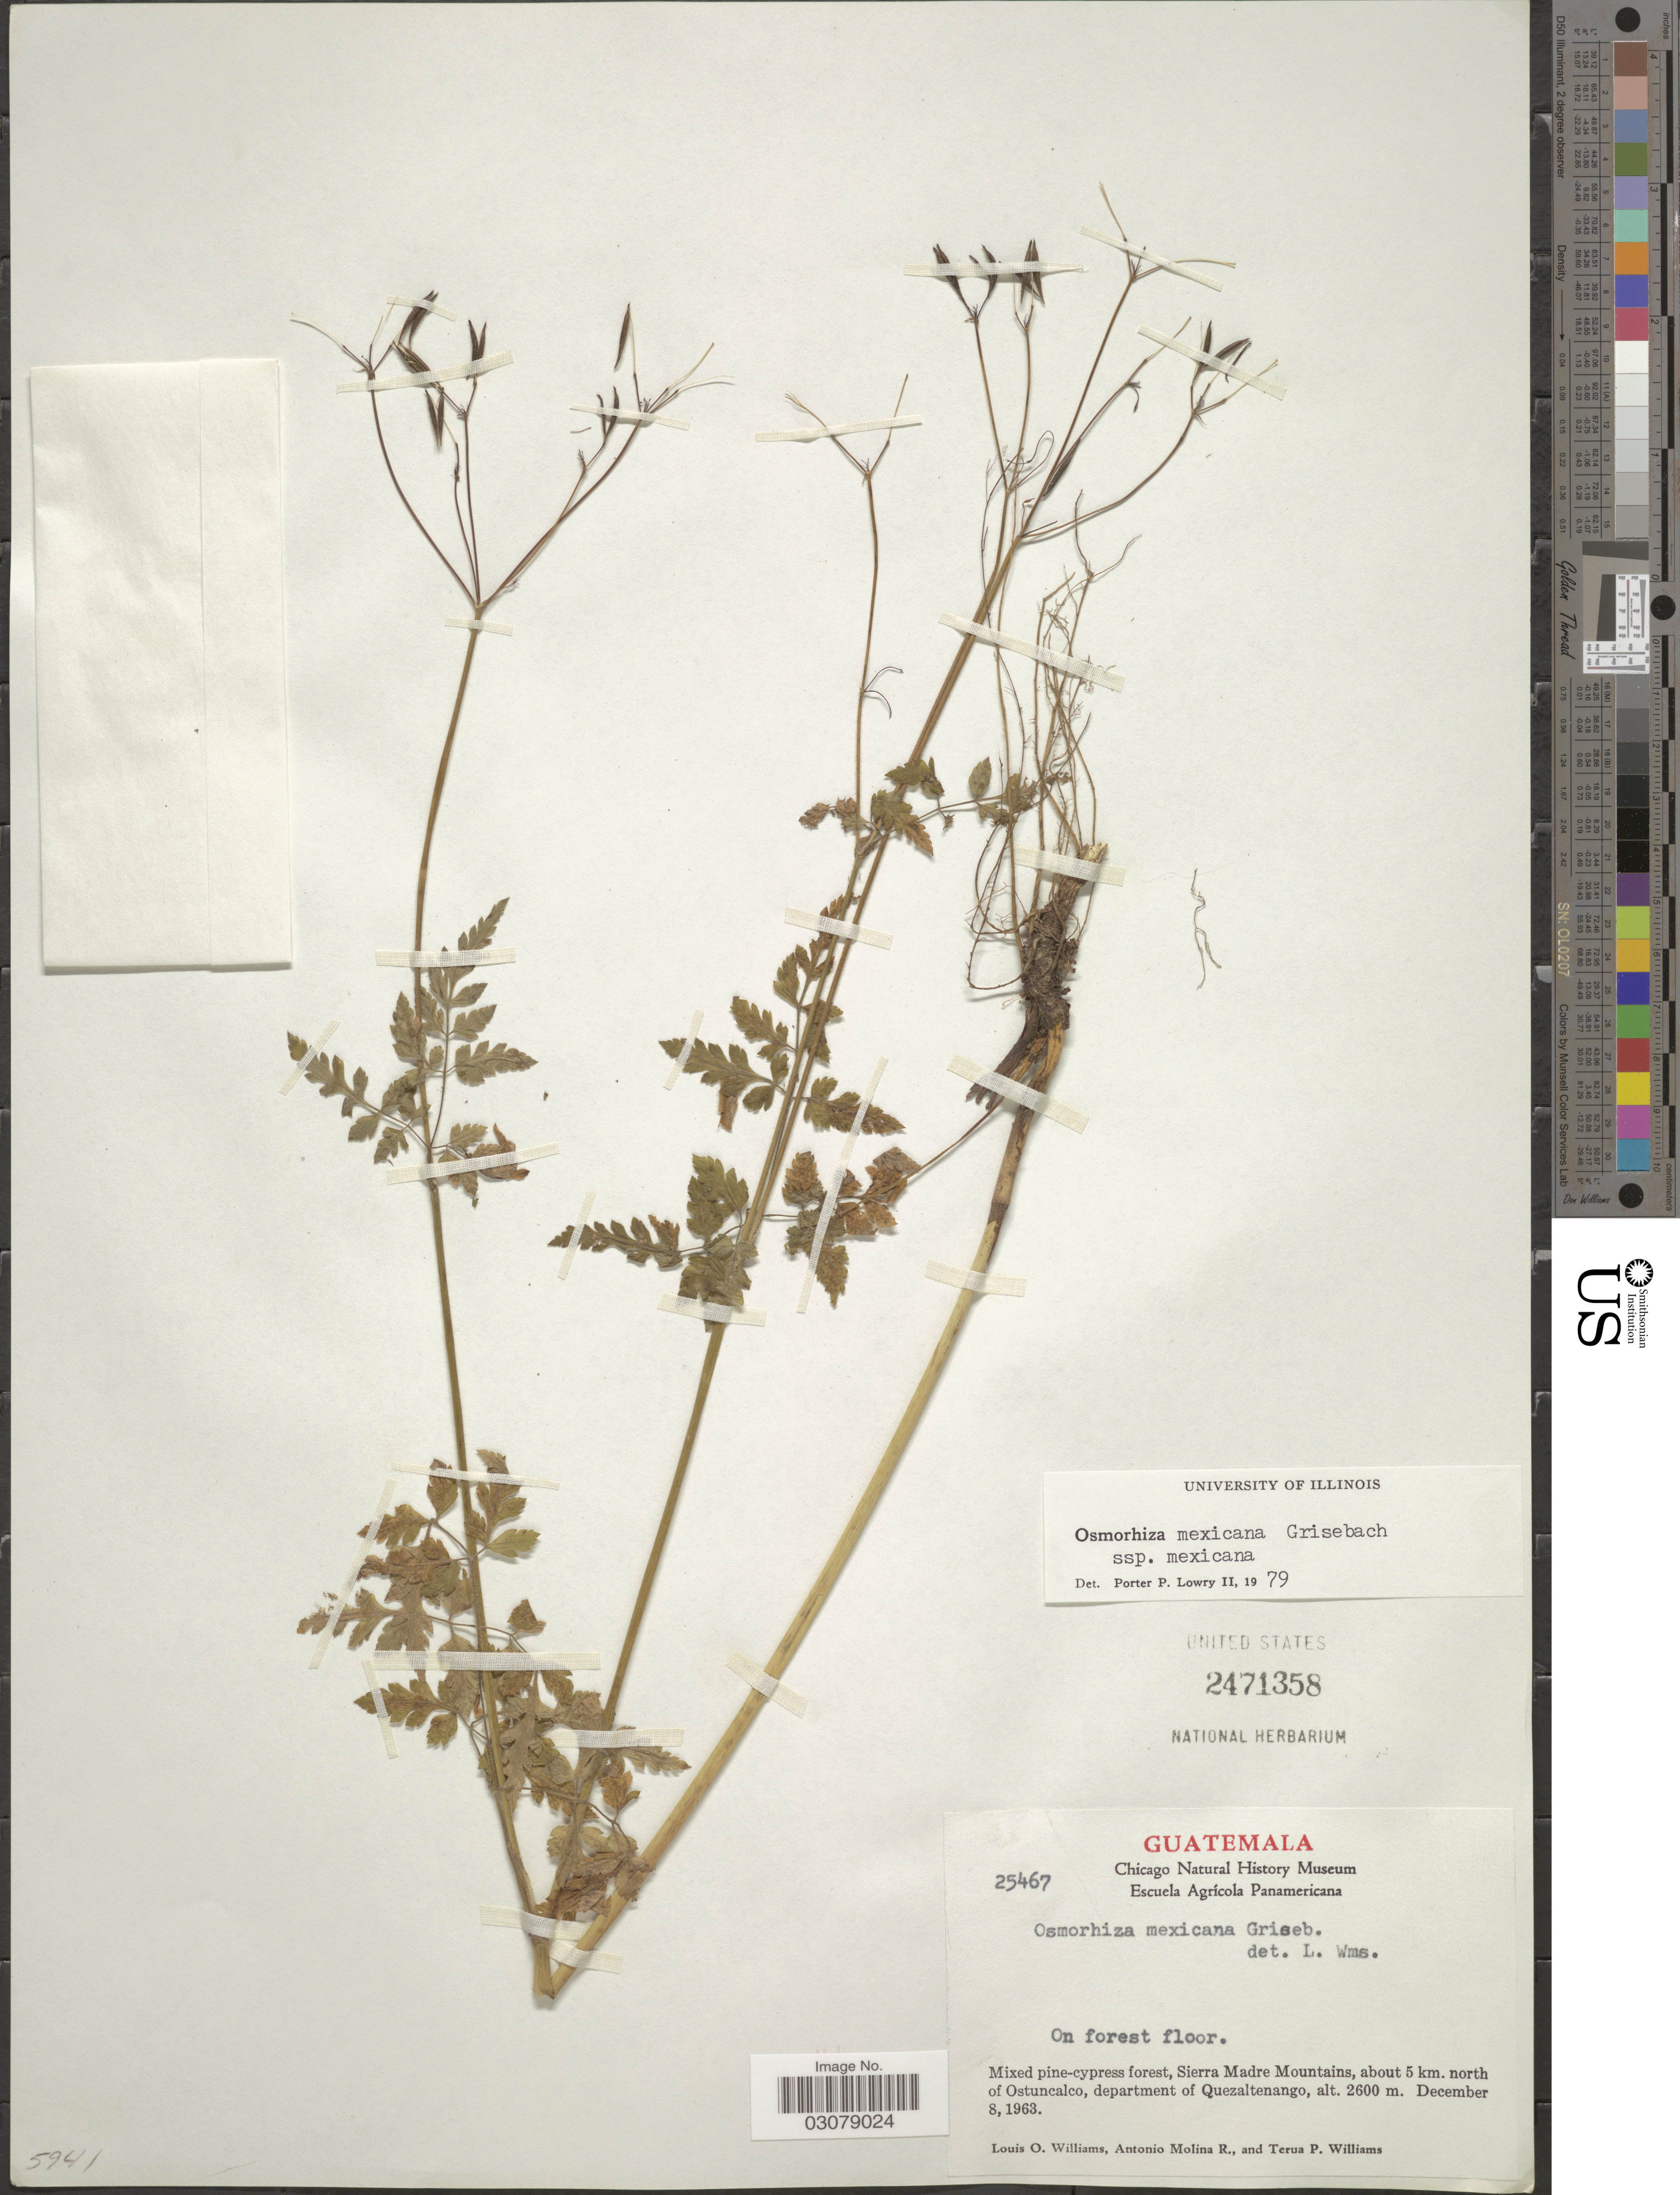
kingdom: Plantae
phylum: Tracheophyta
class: Magnoliopsida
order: Apiales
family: Apiaceae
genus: Osmorhiza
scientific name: Osmorhiza mexicana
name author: Griseb.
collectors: L. O. Williams, A. Molina R. & T. Williams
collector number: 25467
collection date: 1963-12-08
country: Guatemala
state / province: Quetzaltenango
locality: Mixed pine-cypress forest, Sierra Madre Mountains, about 5 km. north of Ostuncalco, department of Quezaltenango.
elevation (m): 2600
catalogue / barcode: US 2471358